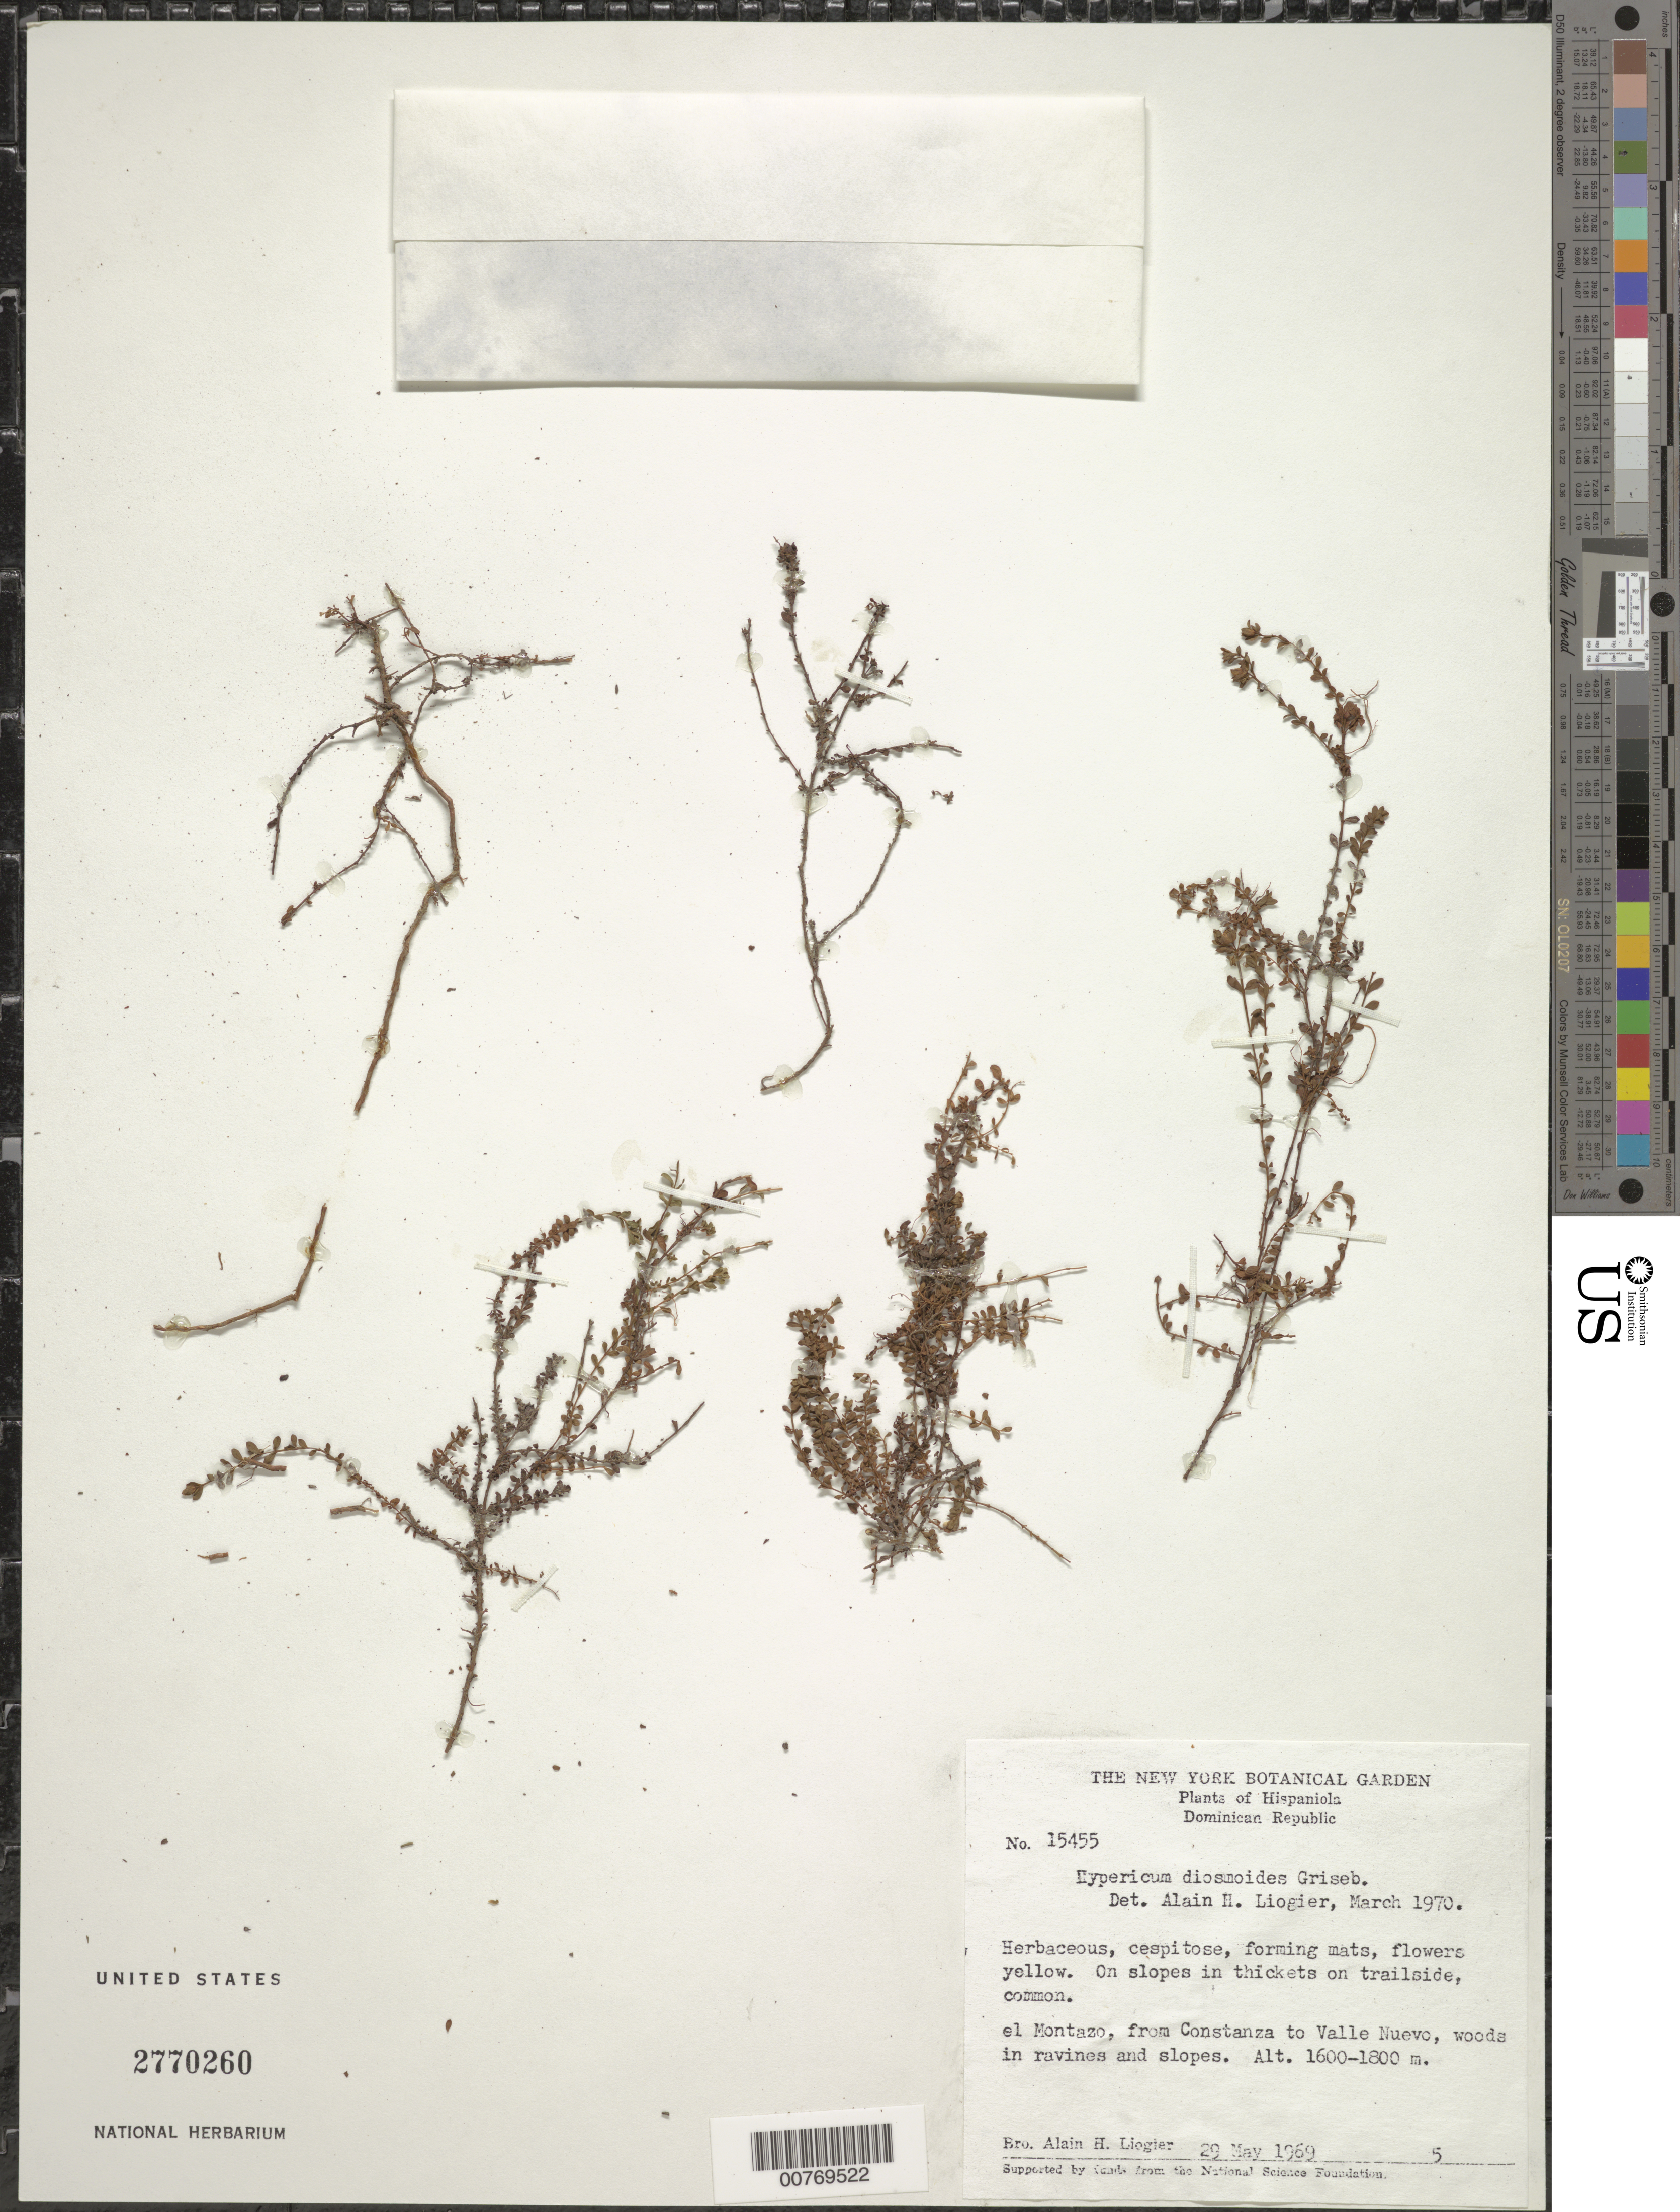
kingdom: Plantae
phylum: Tracheophyta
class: Magnoliopsida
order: Malpighiales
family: Hypericaceae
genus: Hypericum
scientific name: Hypericum diosmoides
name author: Griseb.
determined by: Liogier, Alain H.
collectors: A. H. Liogier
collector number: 15455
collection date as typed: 29 May 1969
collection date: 1969-05-29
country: Dominican Republic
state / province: La Vega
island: Hispaniola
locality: El Montazo, from Constanza to Valle Nuevo.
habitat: Woods in ravines and slopes in thickets on trailside.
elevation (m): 1600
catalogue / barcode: US 2770260